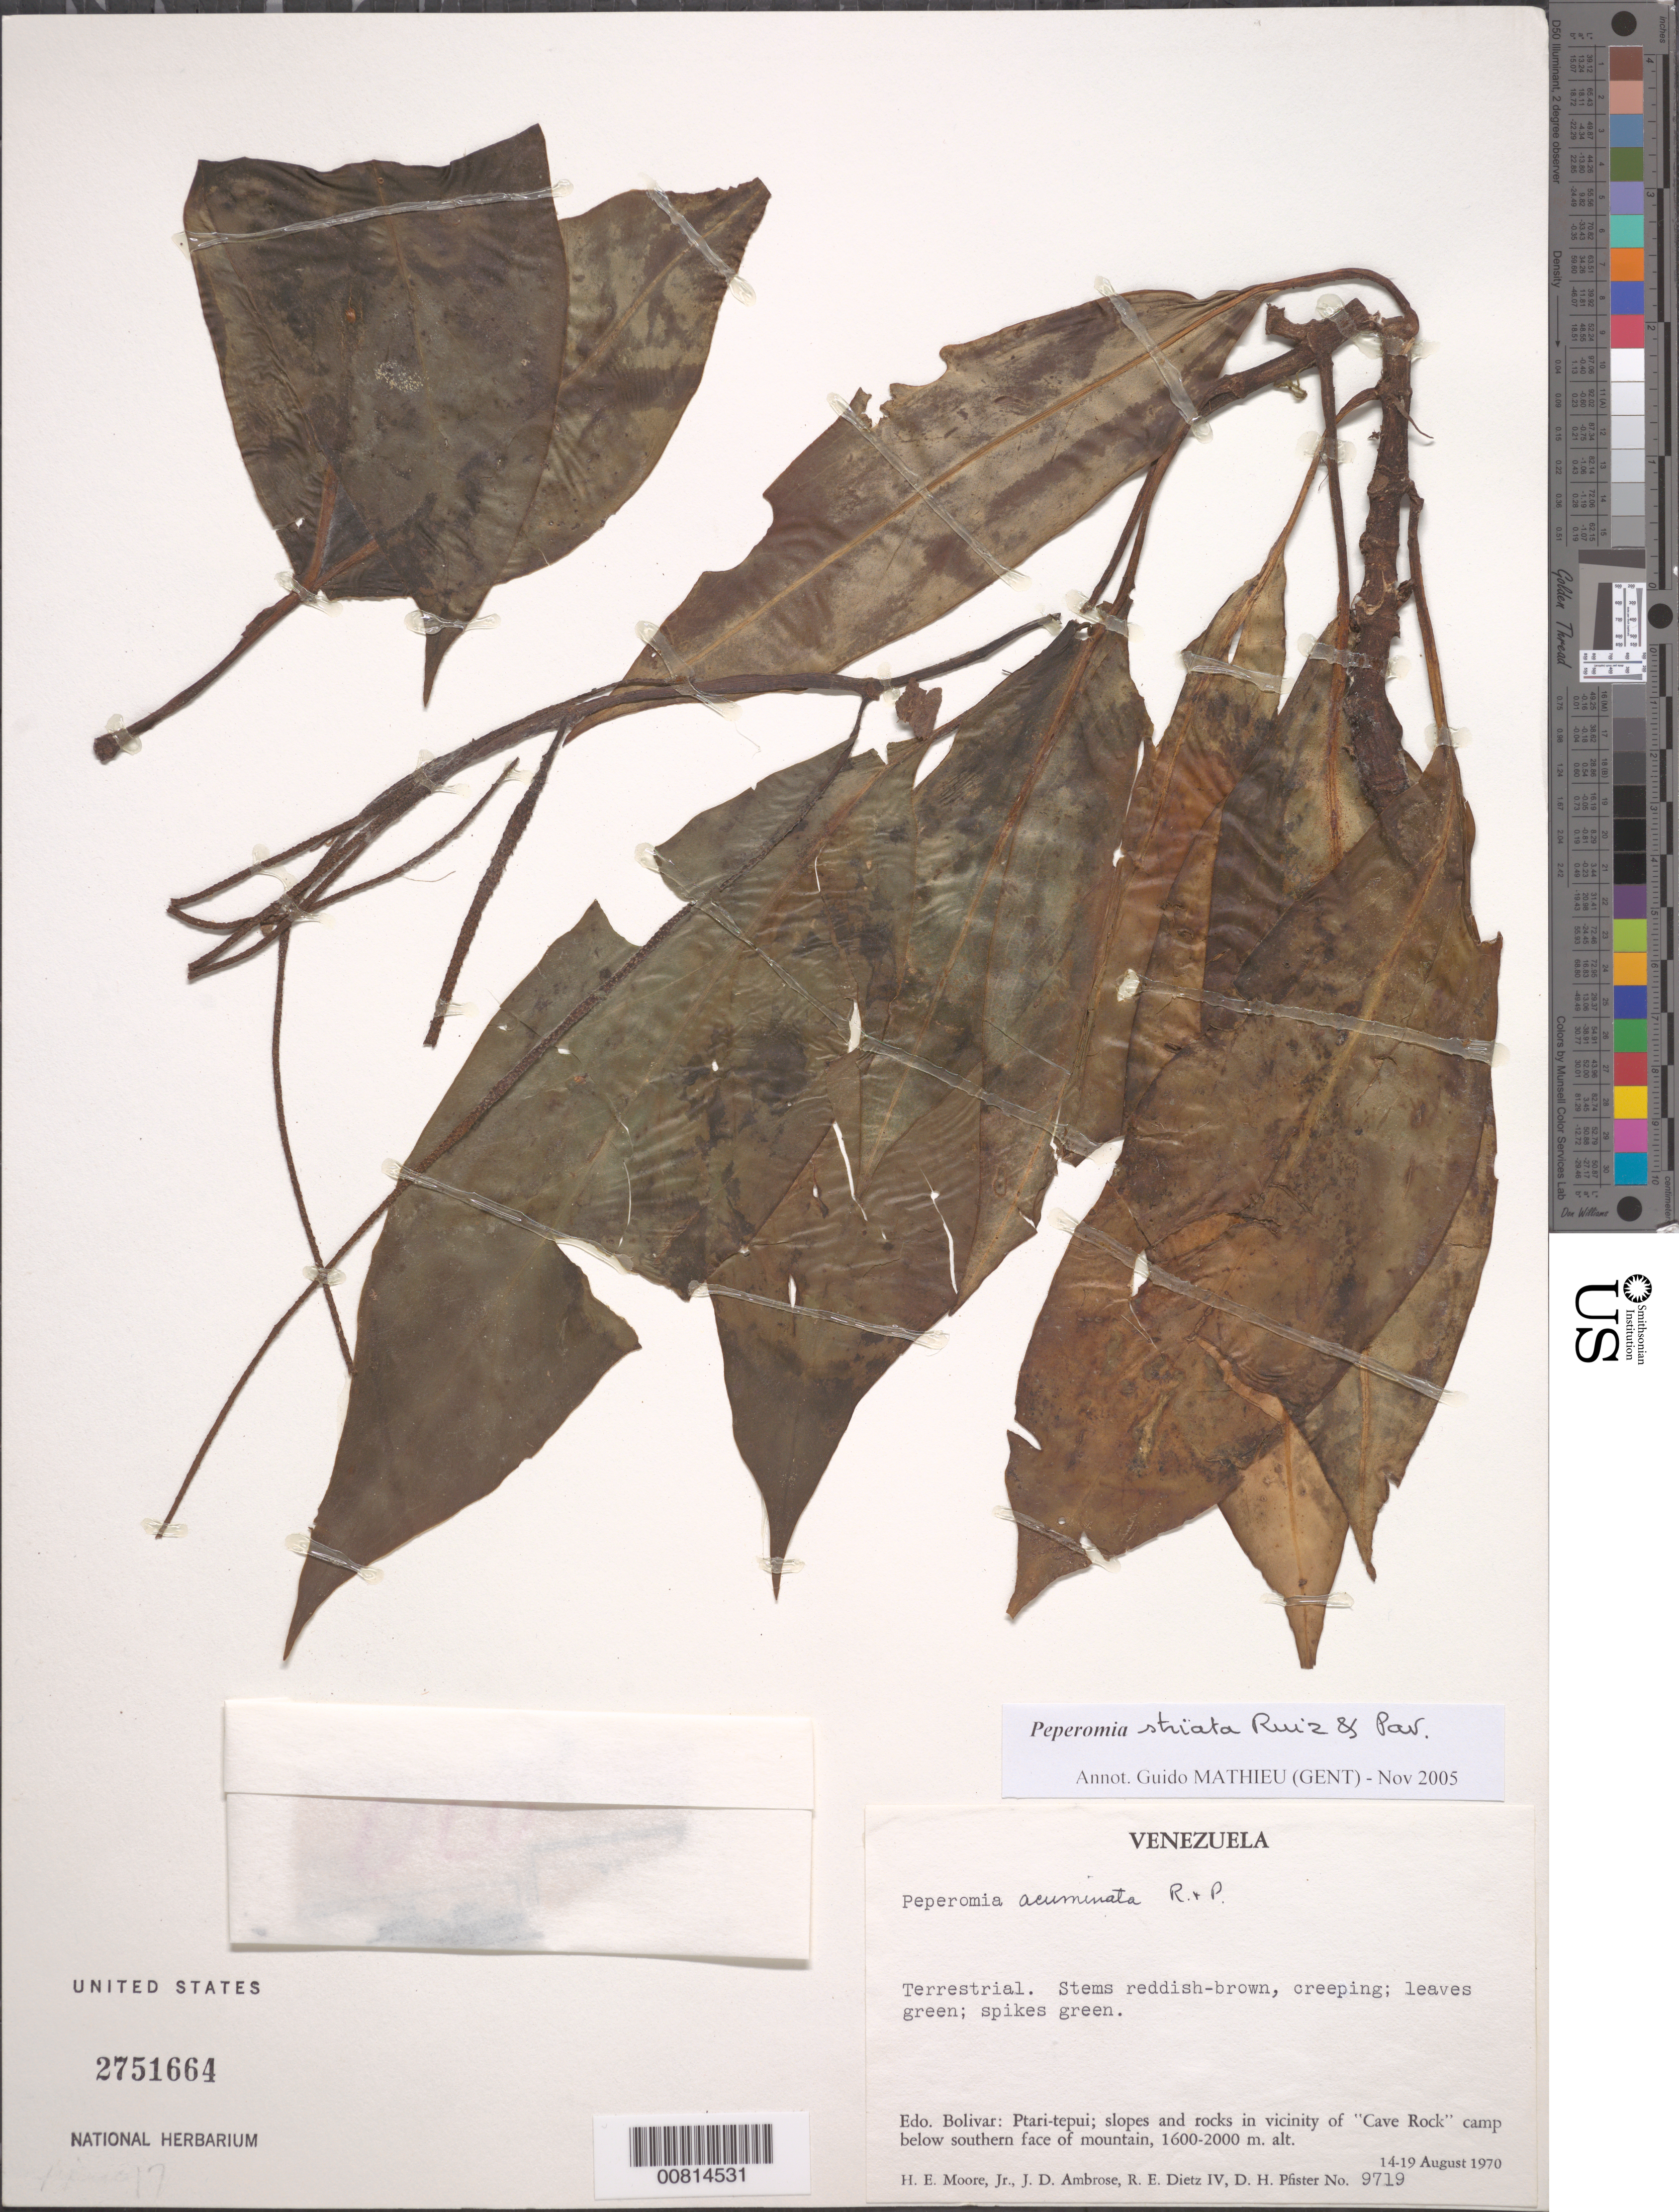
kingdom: Plantae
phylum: Tracheophyta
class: Magnoliopsida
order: Piperales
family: Piperaceae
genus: Peperomia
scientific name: Peperomia striata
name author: Ruiz & Pav.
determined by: Mathieu, Guido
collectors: H. E. Moore, J. D. Ambrose, R. Dietz & D. H. Pfister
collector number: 9719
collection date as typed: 14-Aug-70 to 19-Aug-70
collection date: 1970-08-14/1970-08-19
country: Venezuela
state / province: Bolívar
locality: Ptari-tepuí, vicinity of "Cave Rock" camp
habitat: Slopes and rocks below southern face of mountain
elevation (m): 1600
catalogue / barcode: US 2751664